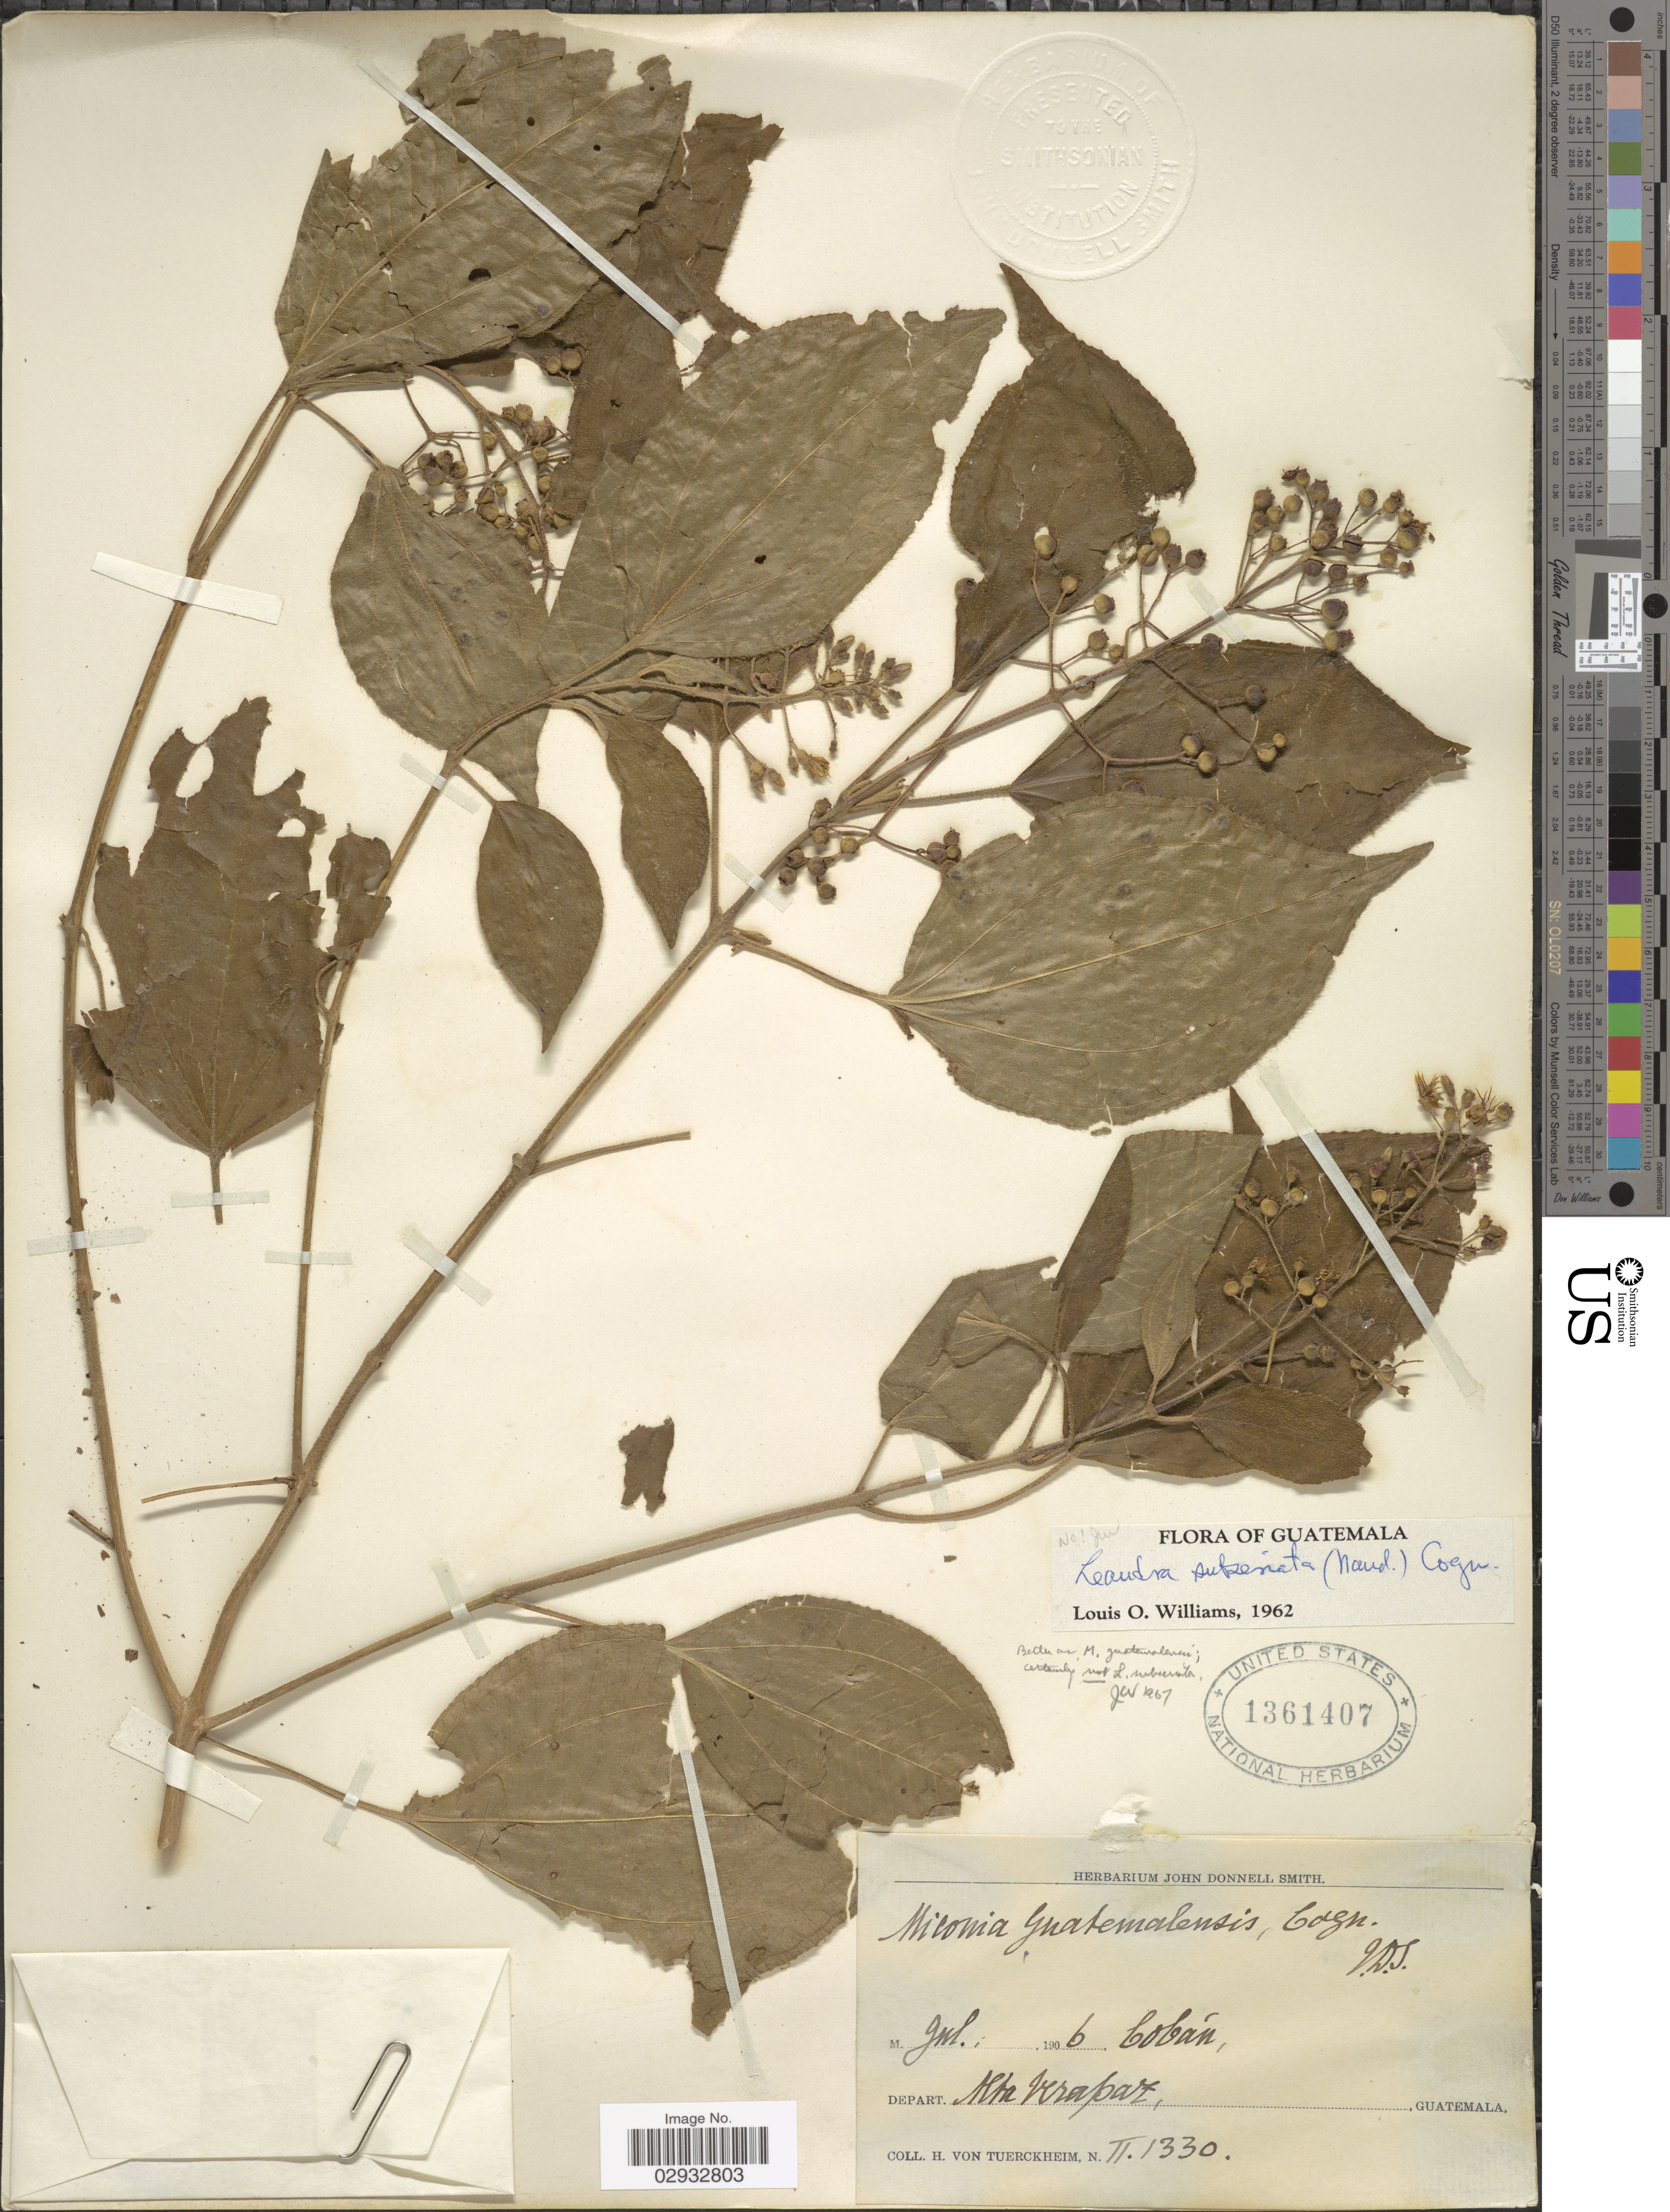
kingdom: Plantae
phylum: Tracheophyta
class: Magnoliopsida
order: Myrtales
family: Melastomataceae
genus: Miconia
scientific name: Miconia guatemalensis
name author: Cogn. in Donn. Sm.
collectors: H. von Türckheim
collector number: II1330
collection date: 1906-07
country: Guatemala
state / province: Alta Verapaz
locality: Cobán, Depart. Alta Verapaz.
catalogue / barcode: US 1361407